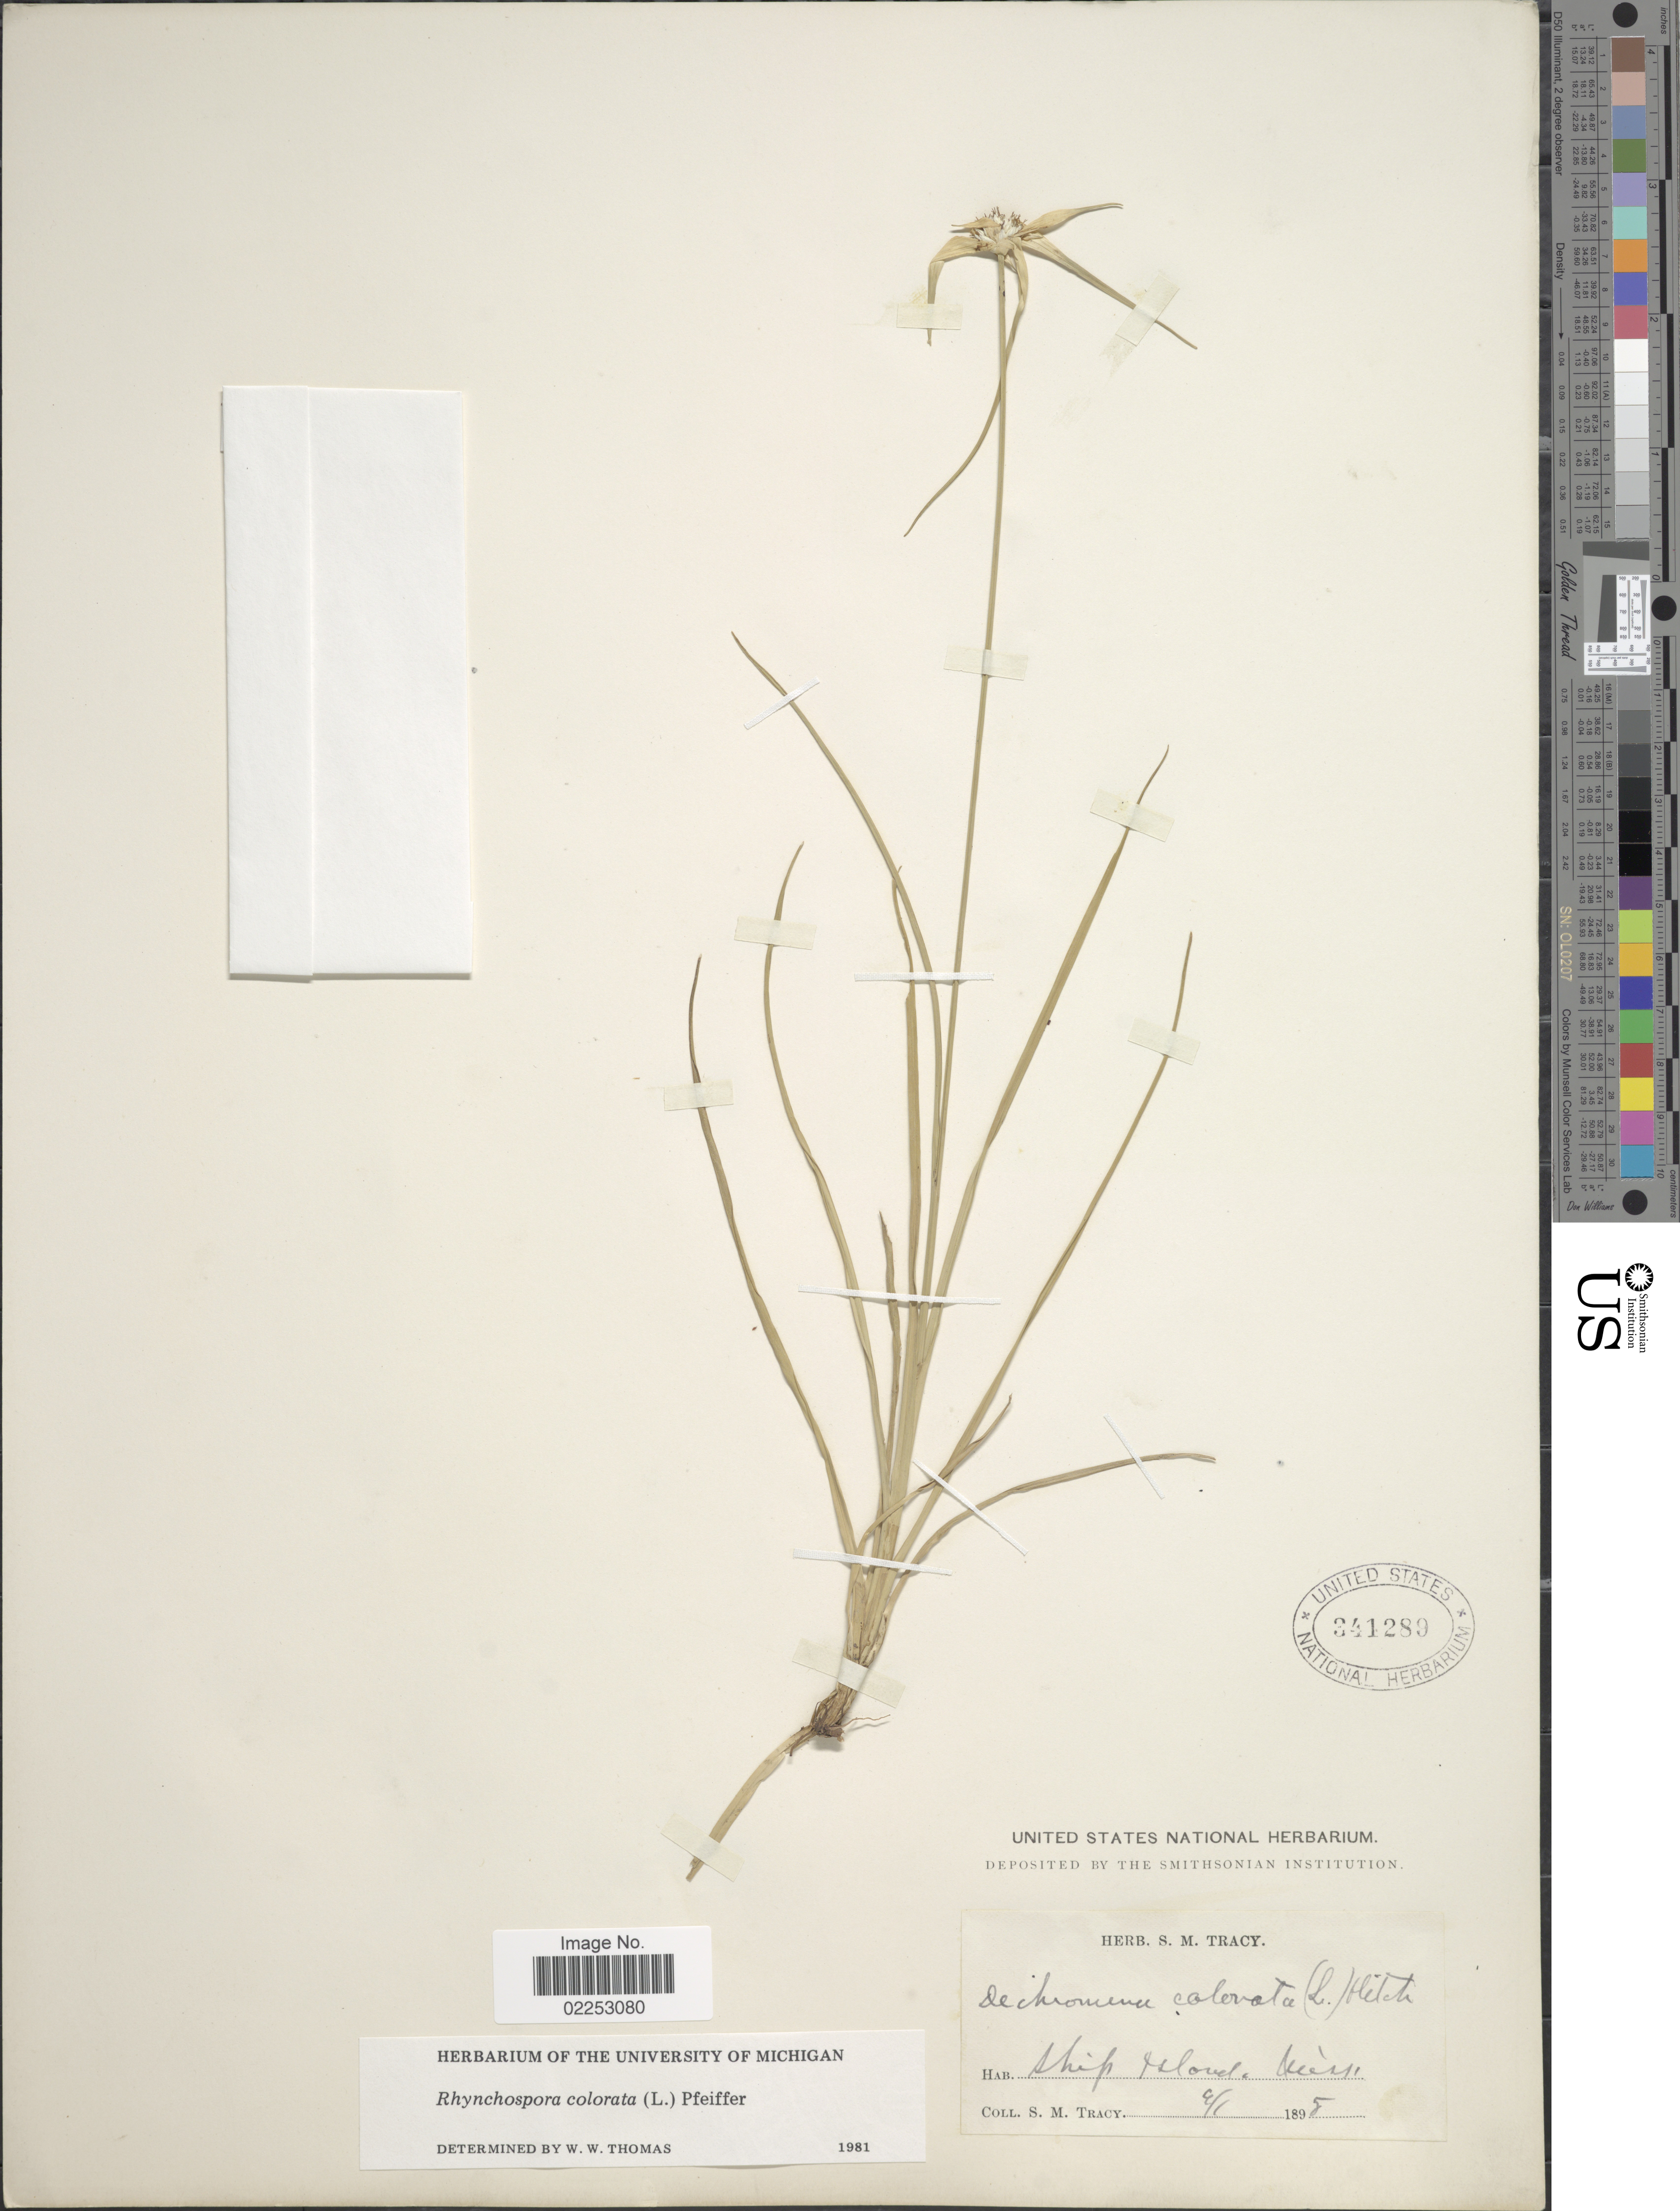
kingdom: Plantae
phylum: Tracheophyta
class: Liliopsida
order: Poales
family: Cyperaceae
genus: Rhynchospora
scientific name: Rhynchospora colorata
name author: (L.) H. Pfeiff.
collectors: S. M. Tracy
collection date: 1898-04-01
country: United States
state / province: Mississippi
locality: Ship Island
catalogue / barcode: US 341289